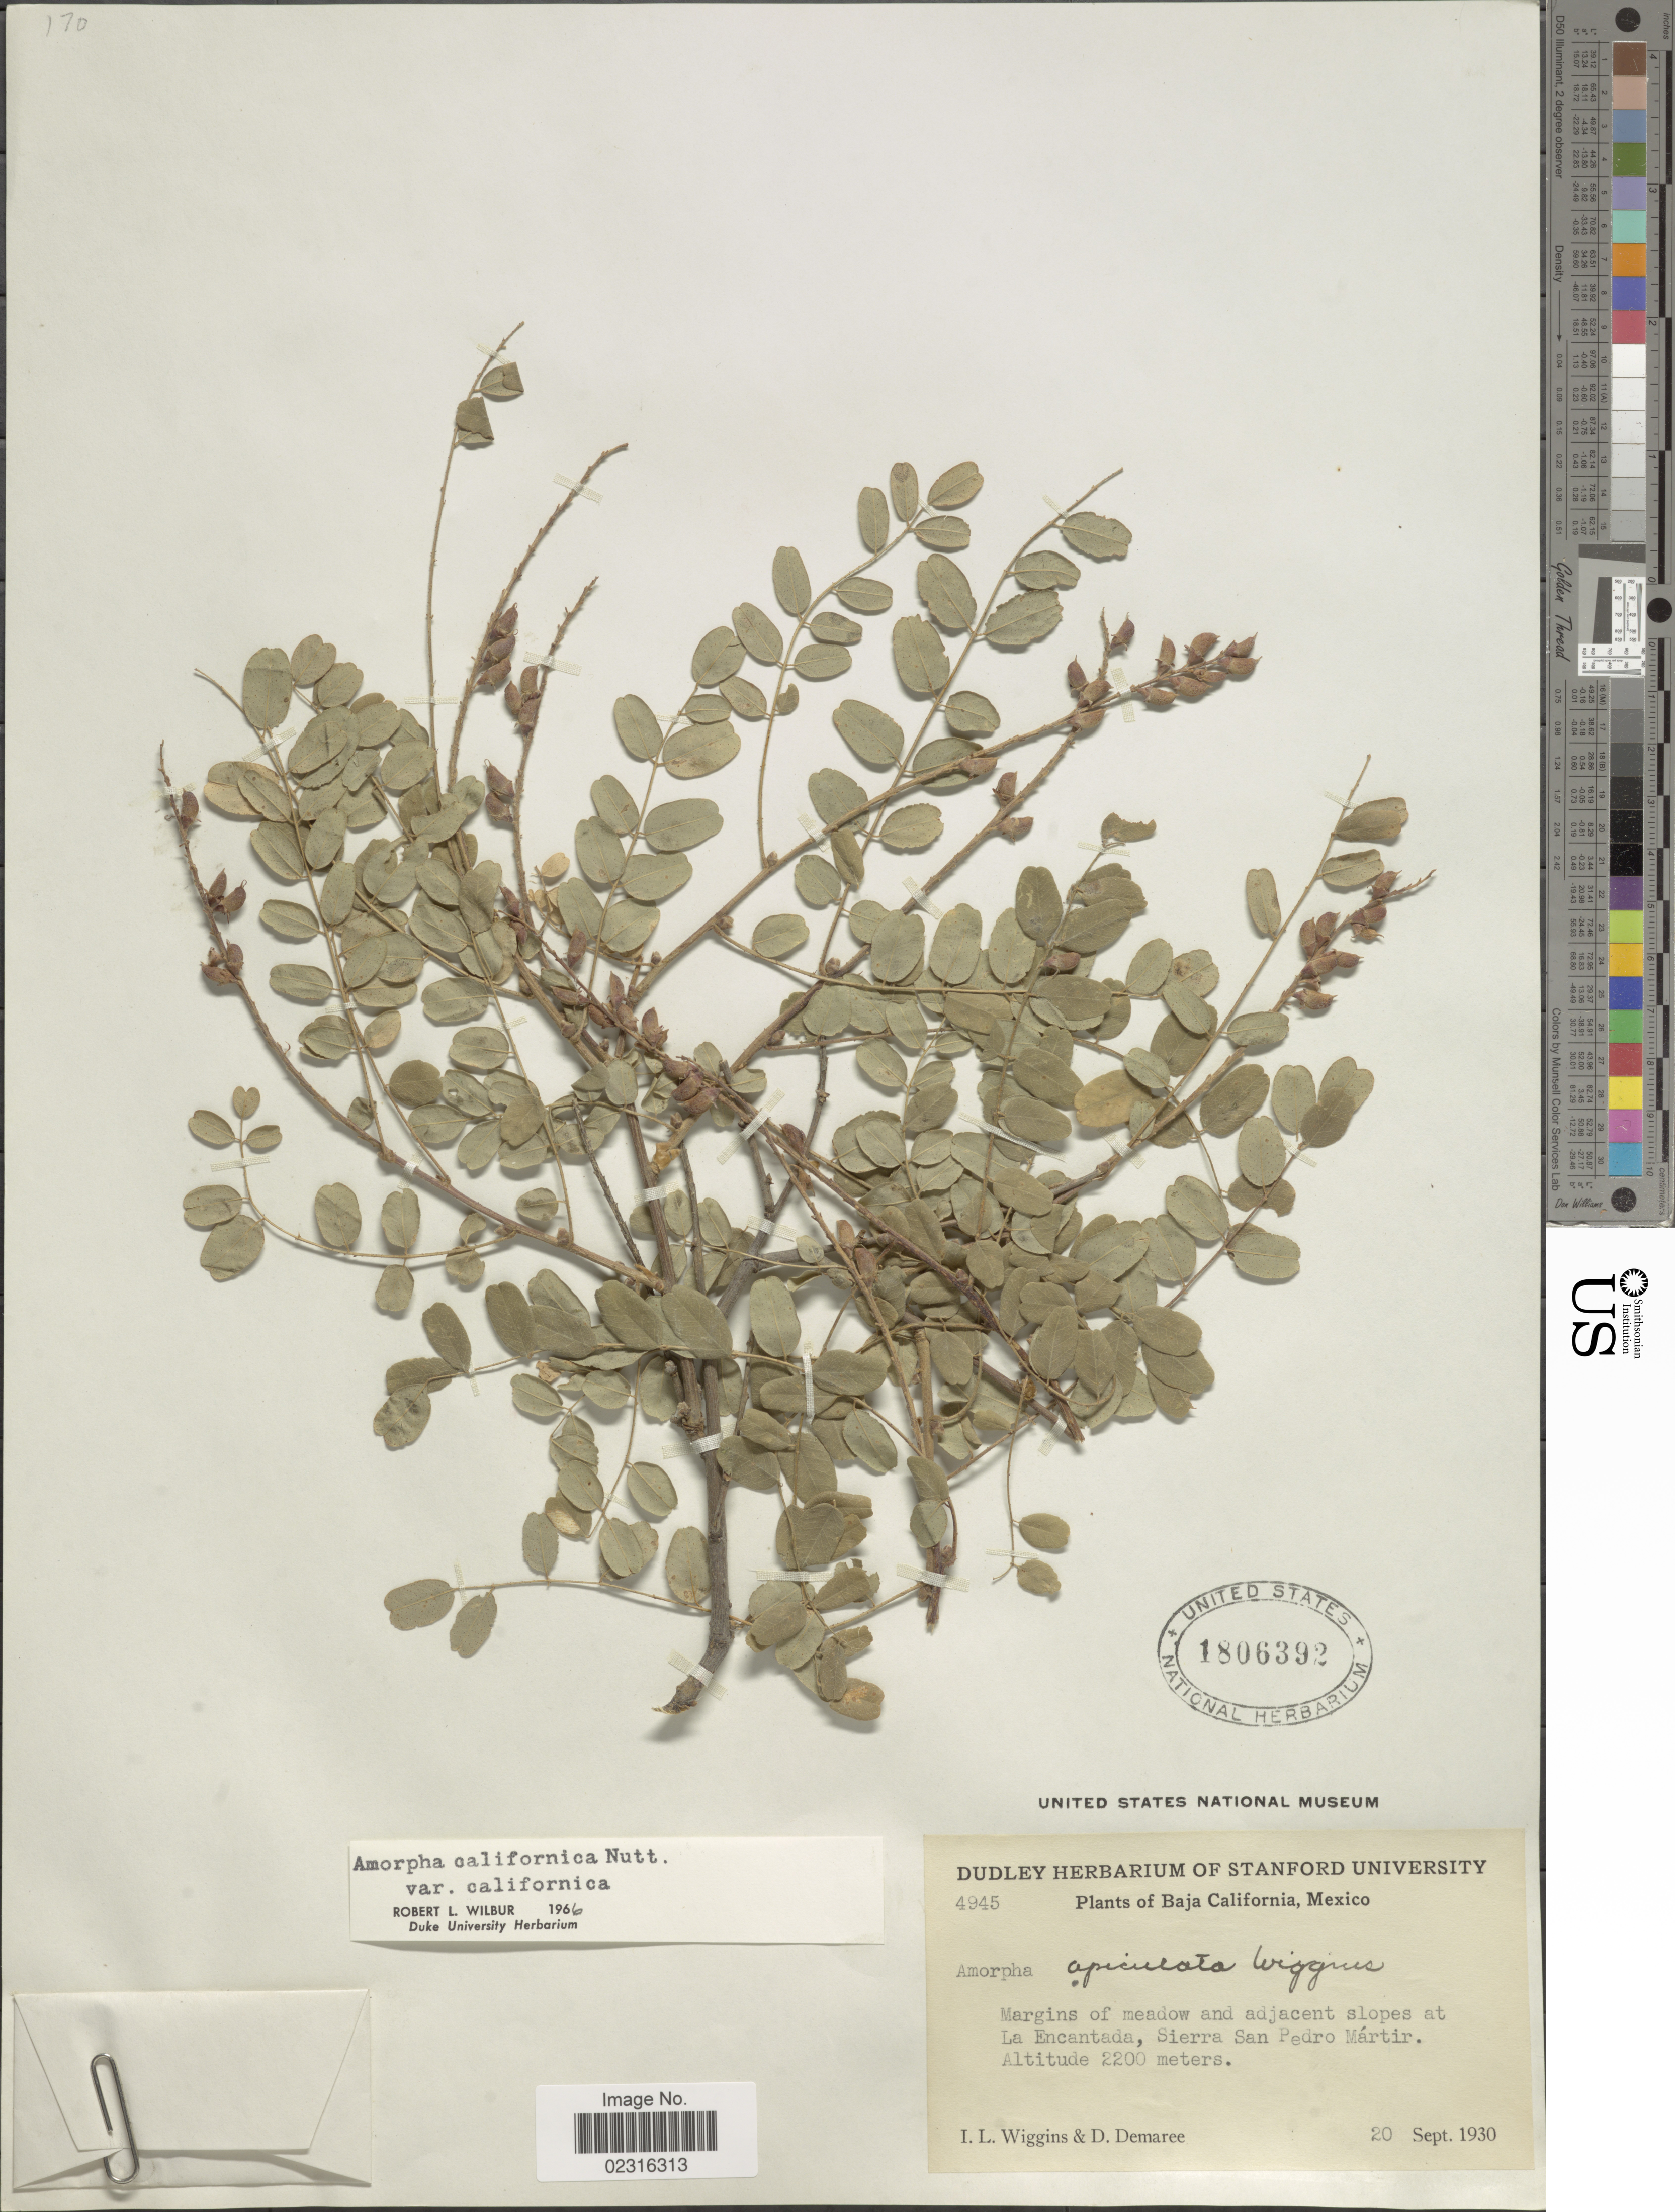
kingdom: Plantae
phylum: Tracheophyta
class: Magnoliopsida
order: Fabales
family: Fabaceae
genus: Amorpha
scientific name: Amorpha californica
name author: Nutt.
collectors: I. L. Wiggins & D. Demaree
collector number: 4945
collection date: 1930-09-20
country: Mexico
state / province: Baja California Norte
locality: Margins of meadow and adjacent slopes at La Encantada, Sierra San Pedro Martir.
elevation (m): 2200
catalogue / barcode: US 1806392